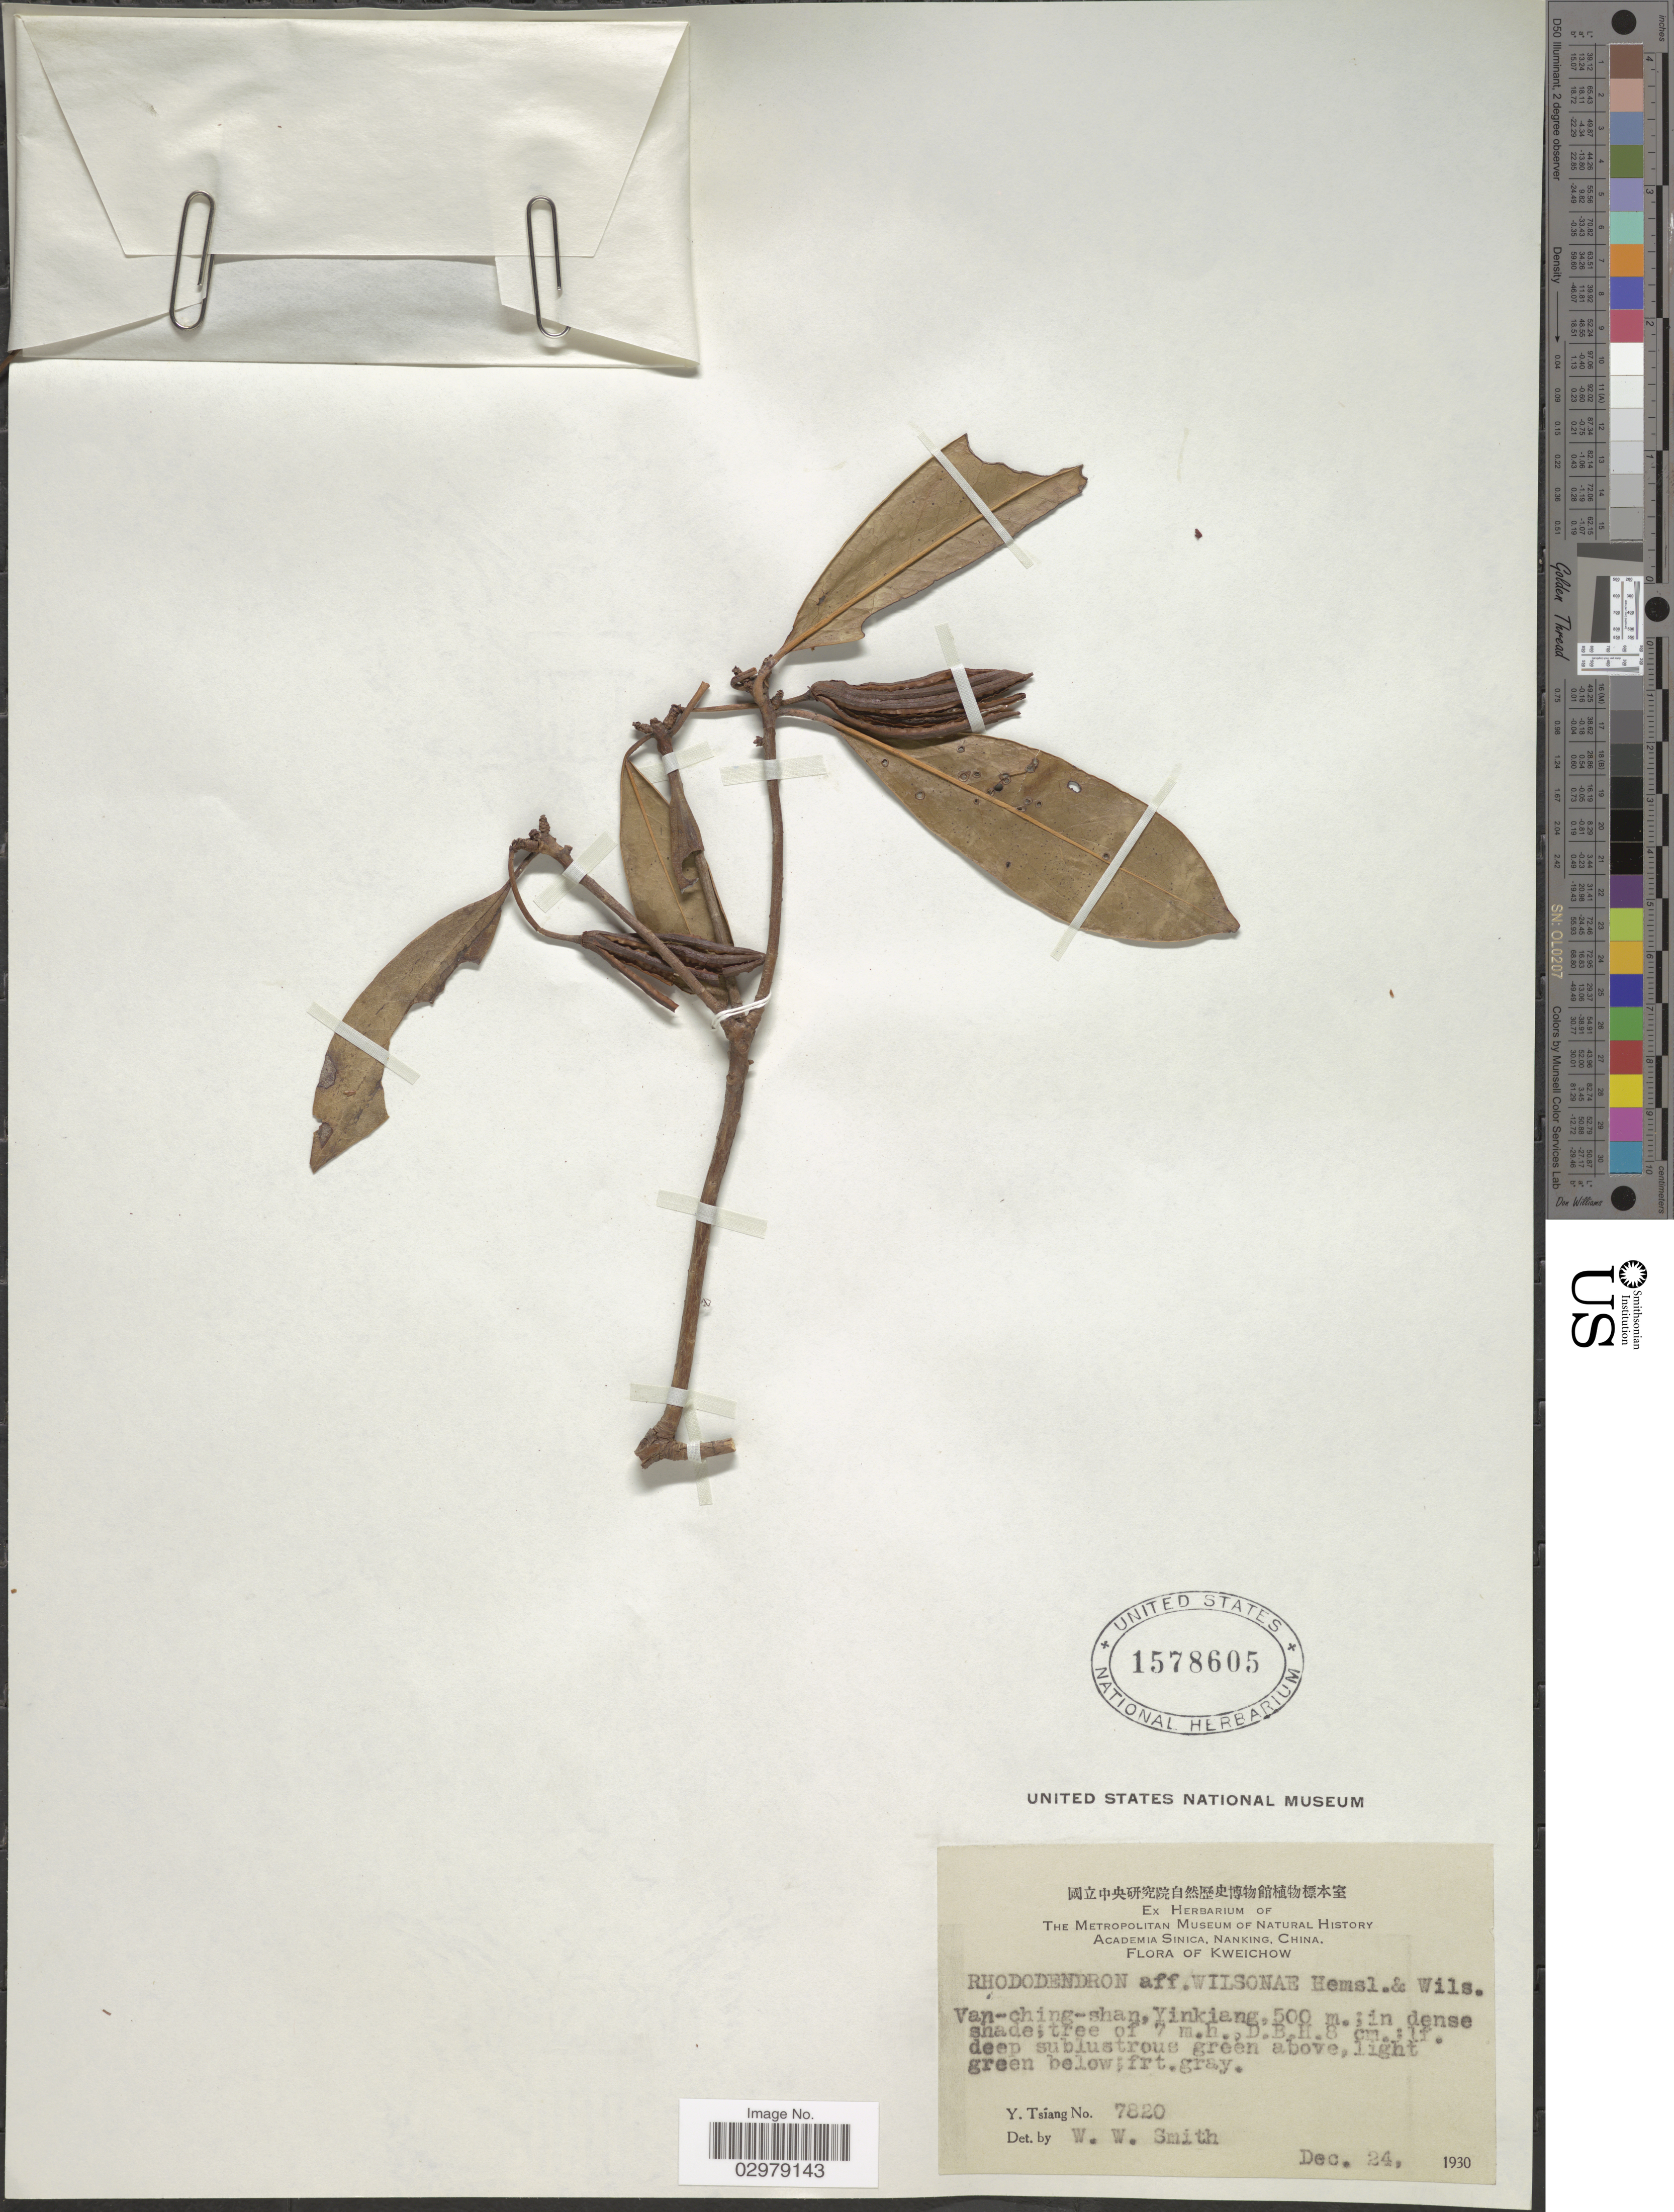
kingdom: Plantae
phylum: Tracheophyta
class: Magnoliopsida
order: Ericales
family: Ericaceae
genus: Rhododendron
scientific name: Rhododendron wilsoniae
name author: Hemsl. & E.H. Wilson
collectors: Y. Tsiang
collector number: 7820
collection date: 1930-12-24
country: China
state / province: Guizhou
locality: Kweichow. Van-ching-shan, Yinkiang.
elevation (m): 500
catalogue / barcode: US 1578605